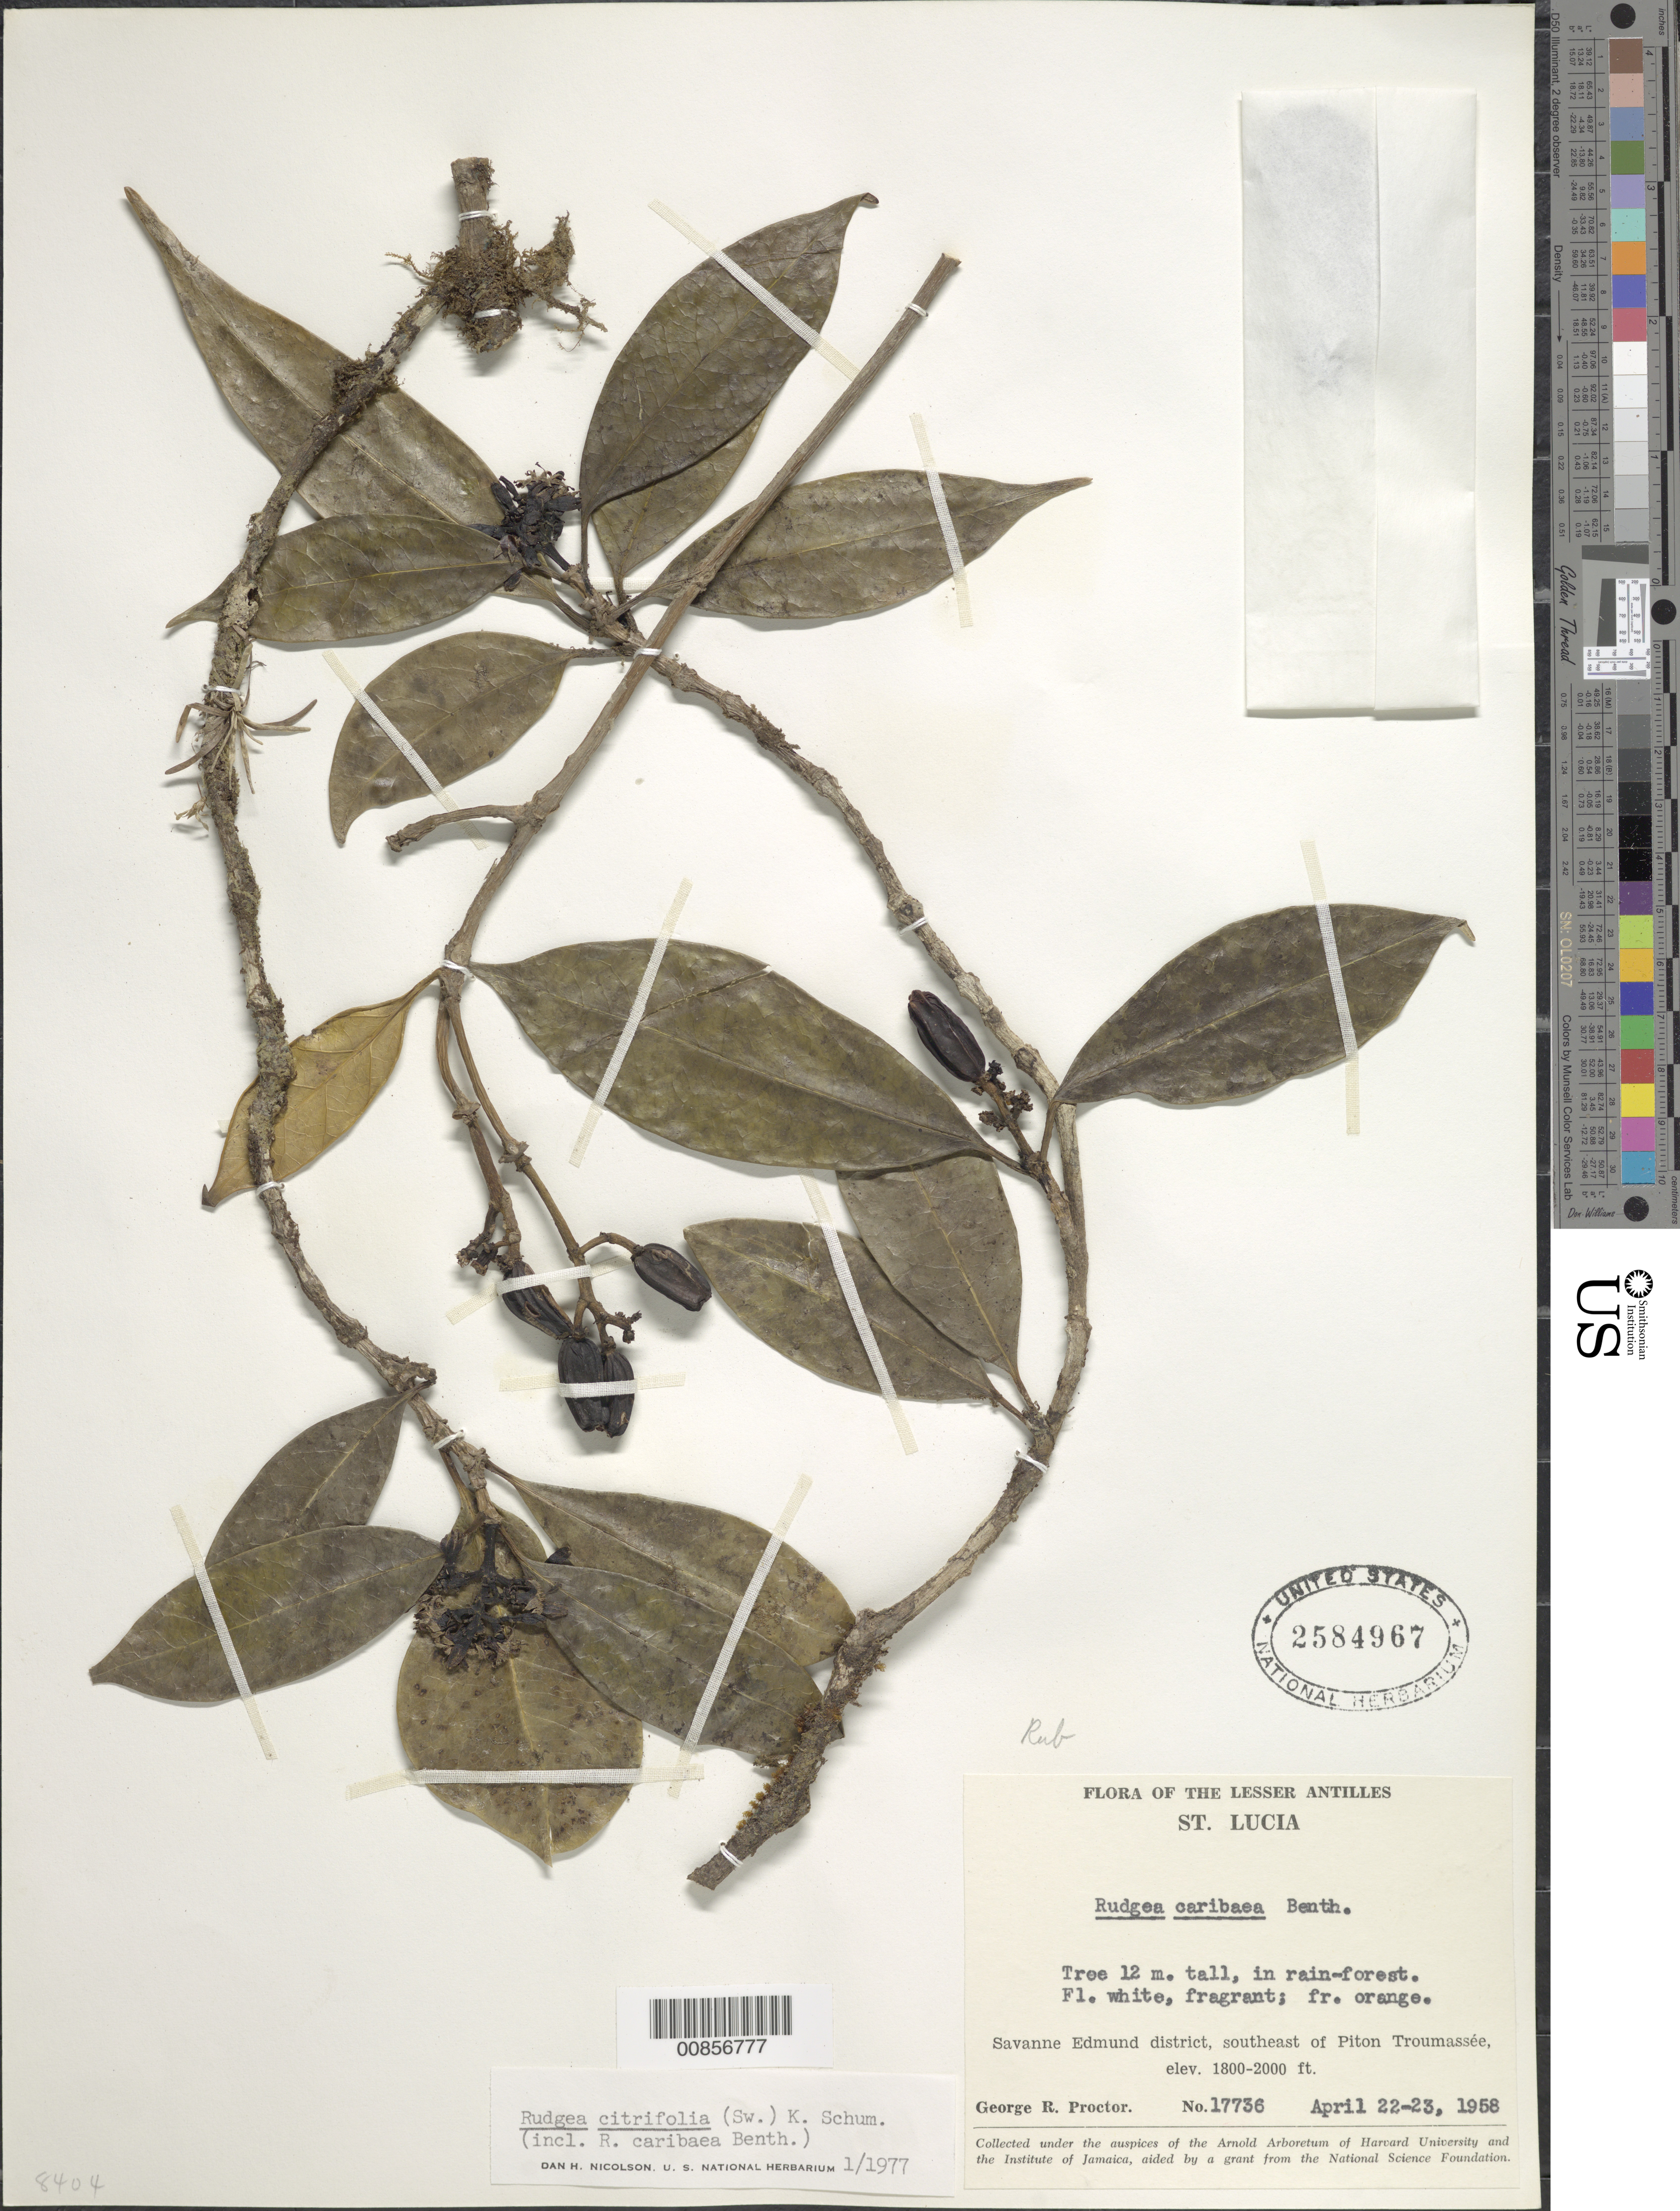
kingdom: Plantae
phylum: Tracheophyta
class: Magnoliopsida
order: Gentianales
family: Rubiaceae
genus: Rudgea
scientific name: Rudgea citrifolia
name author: (Sw.) K. Schum.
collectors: G. R. Proctor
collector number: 17736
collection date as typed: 22 Apr 1958 to 23 Apr 1958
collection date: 1958-04-22/1958-04-23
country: St. Lucia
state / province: Savanne Edmund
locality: Southeast of Piton Troumassée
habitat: In rainforest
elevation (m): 549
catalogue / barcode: US 2584967